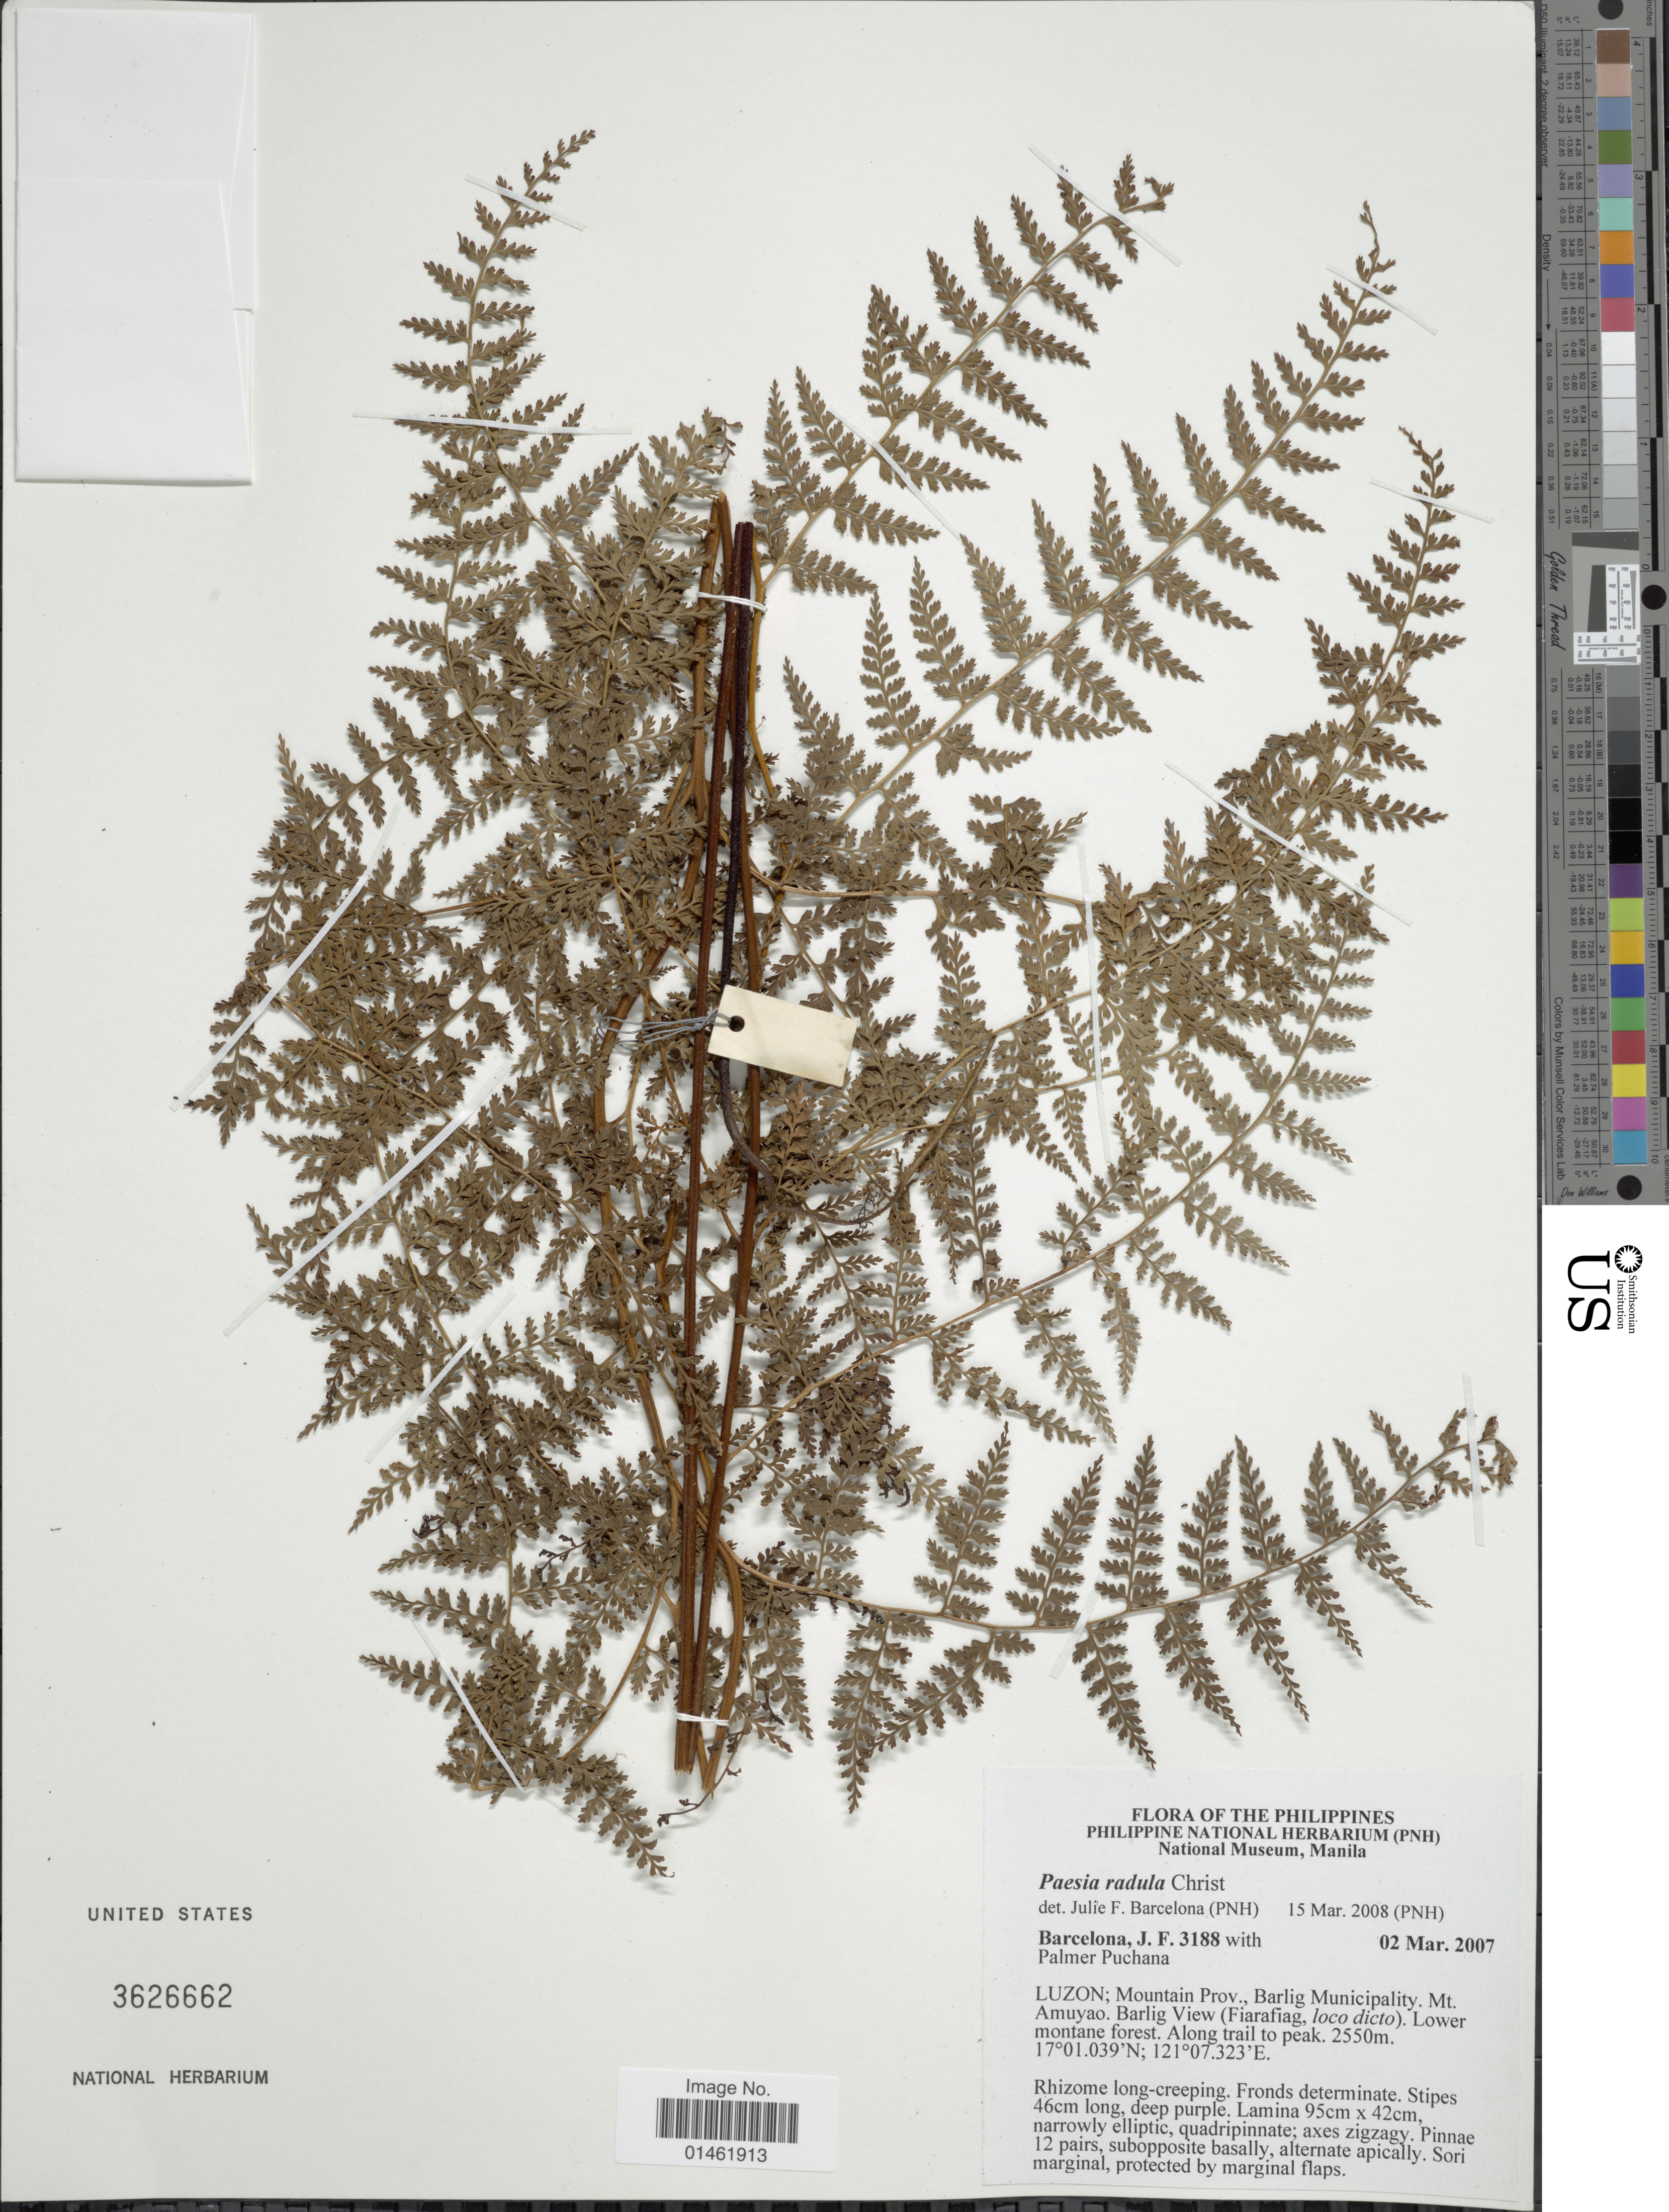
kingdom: Plantae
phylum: Tracheophyta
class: Polypodiopsida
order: Polypodiales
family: Dennstaedtiaceae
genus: Paesia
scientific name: Paesia radula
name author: (Baker) C. Chr.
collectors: J. F. Barcelona & P. Puchana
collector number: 3188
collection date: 2007-03-02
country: Philippines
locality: Luzon: Mountain Prov., Barlig Municipality Mt. Amuyo, Barlig view(Fiarafiag Loco dicto), lower montane forest, along trail to peak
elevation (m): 2550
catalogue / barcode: US 3626662